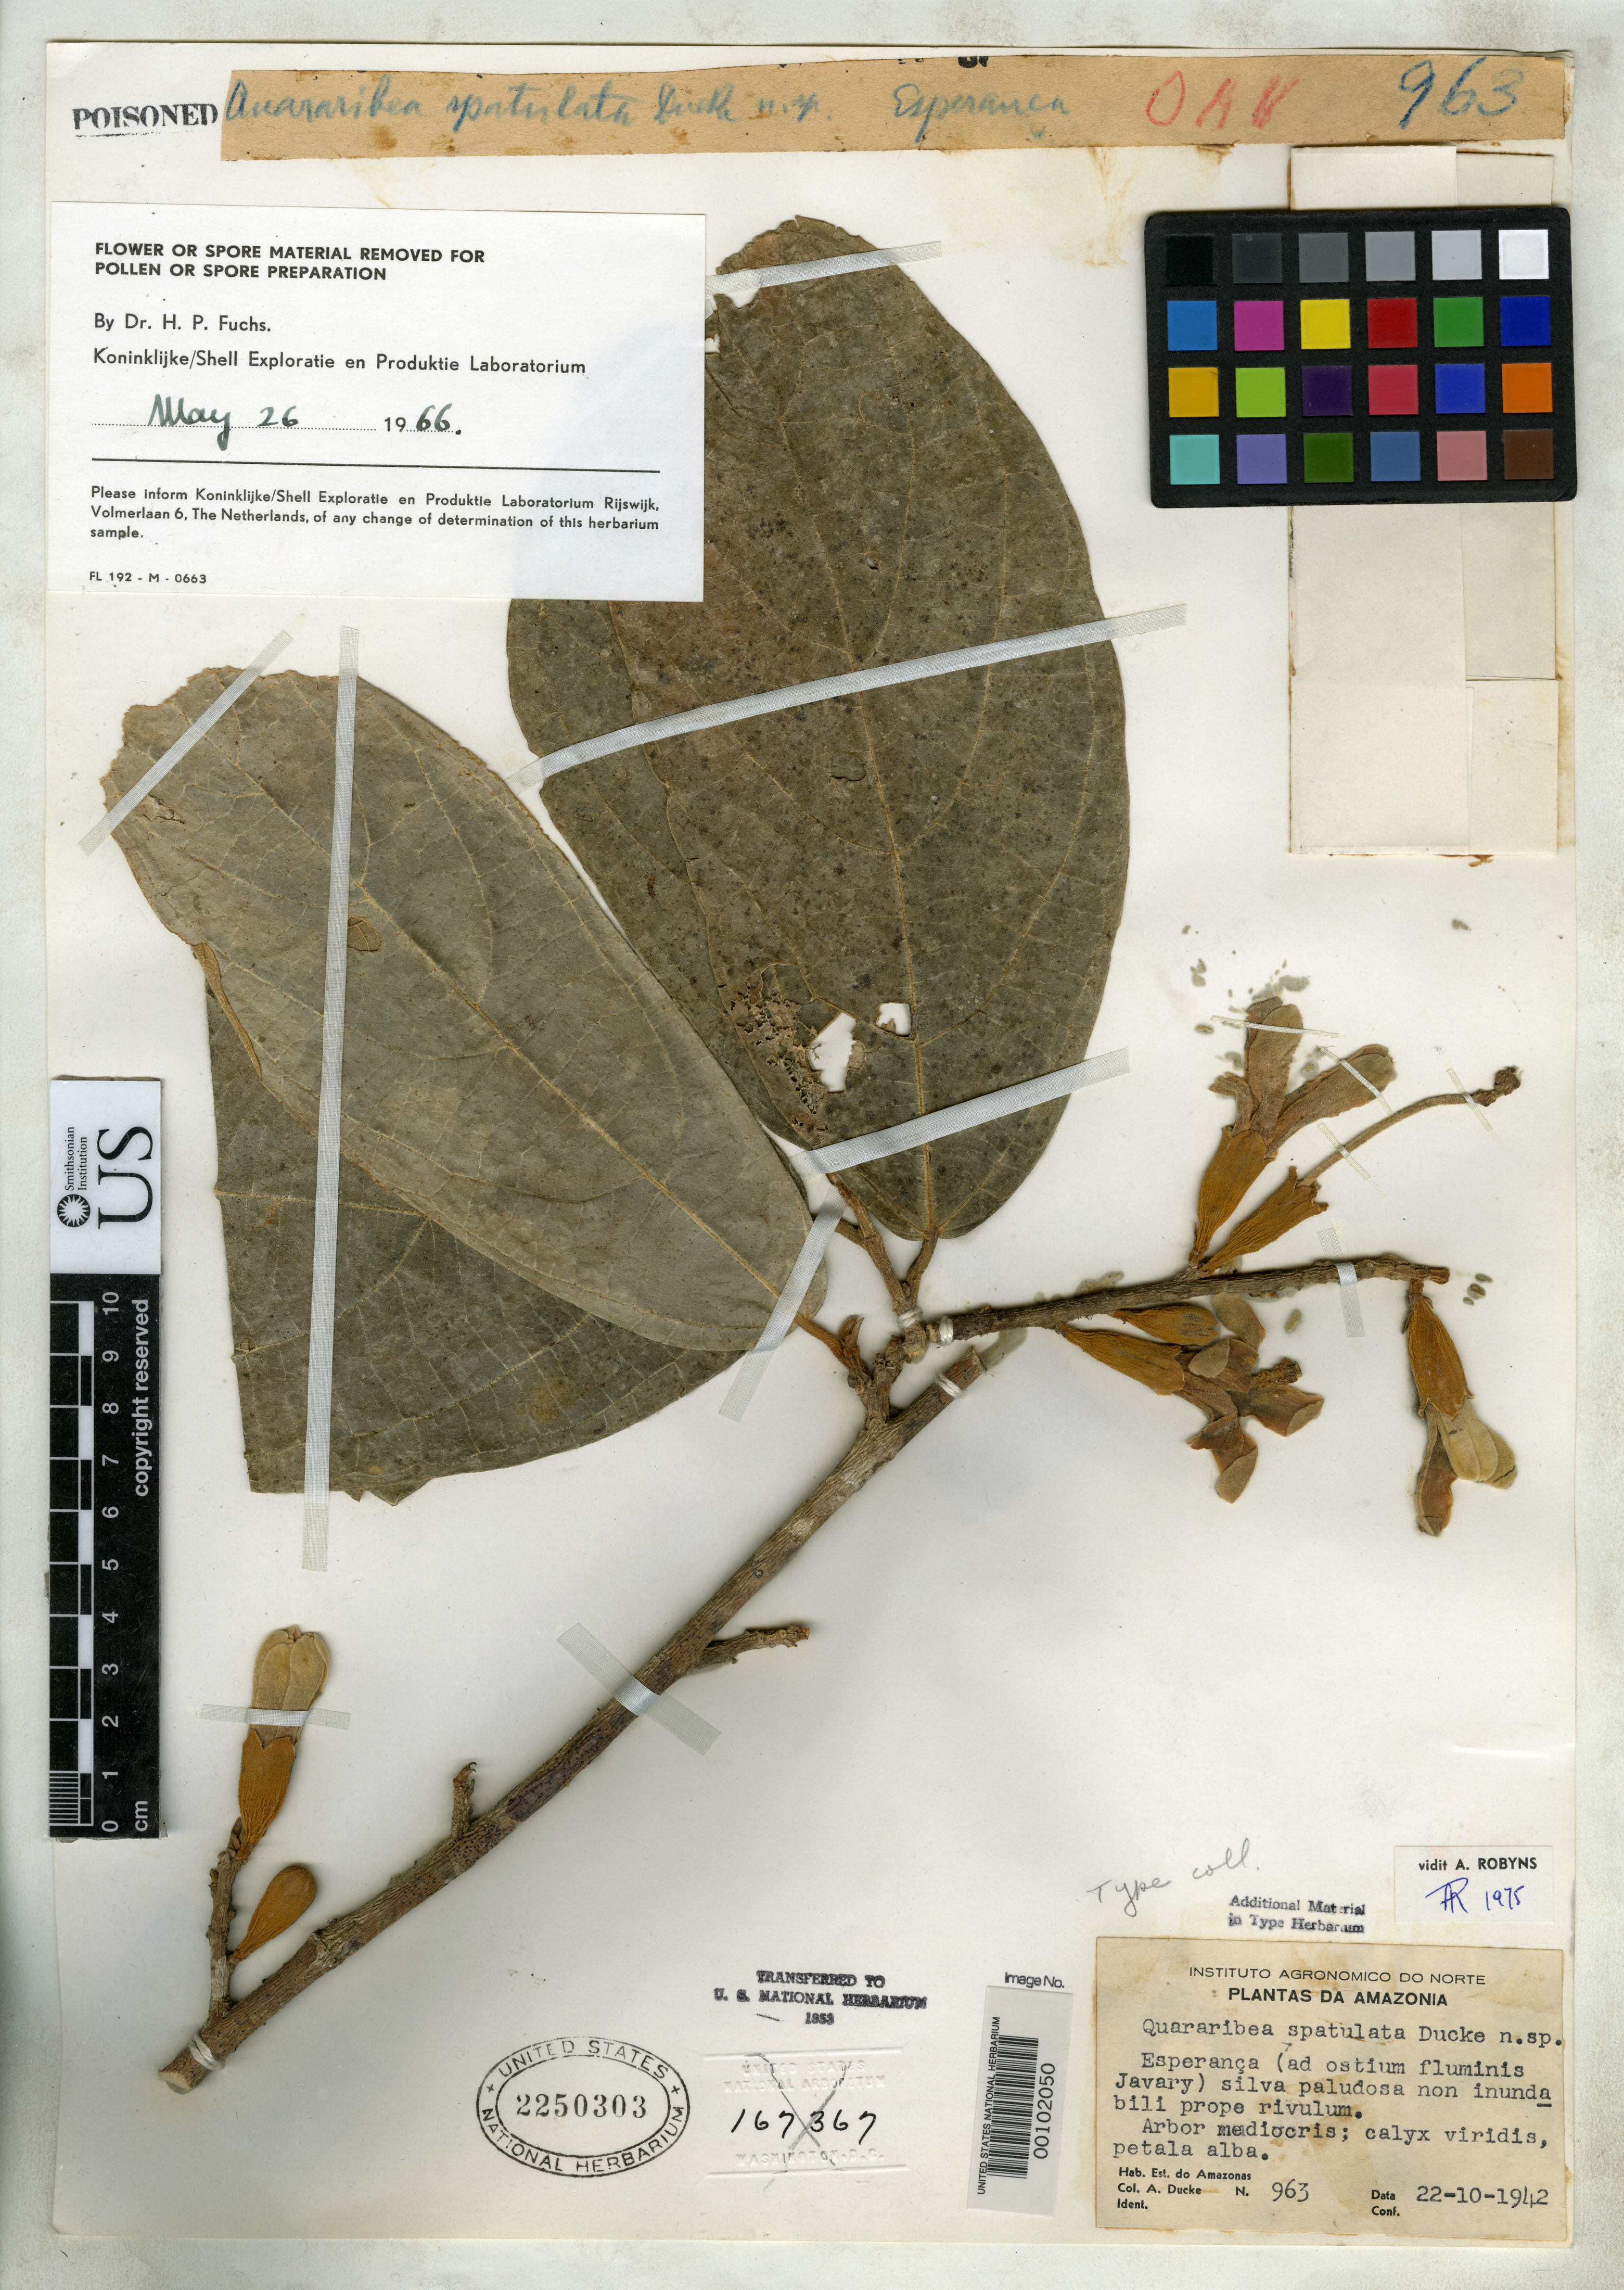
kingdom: Plantae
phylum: Tracheophyta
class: Magnoliopsida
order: Malvales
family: Malvaceae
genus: Quararibea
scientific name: Quararibea spatulata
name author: Ducke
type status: Type Collection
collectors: A. Ducke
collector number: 963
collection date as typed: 22 Oct 1942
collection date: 1942-10-22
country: Brazil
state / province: Amazonas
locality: Esperanca.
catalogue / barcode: US 2250303